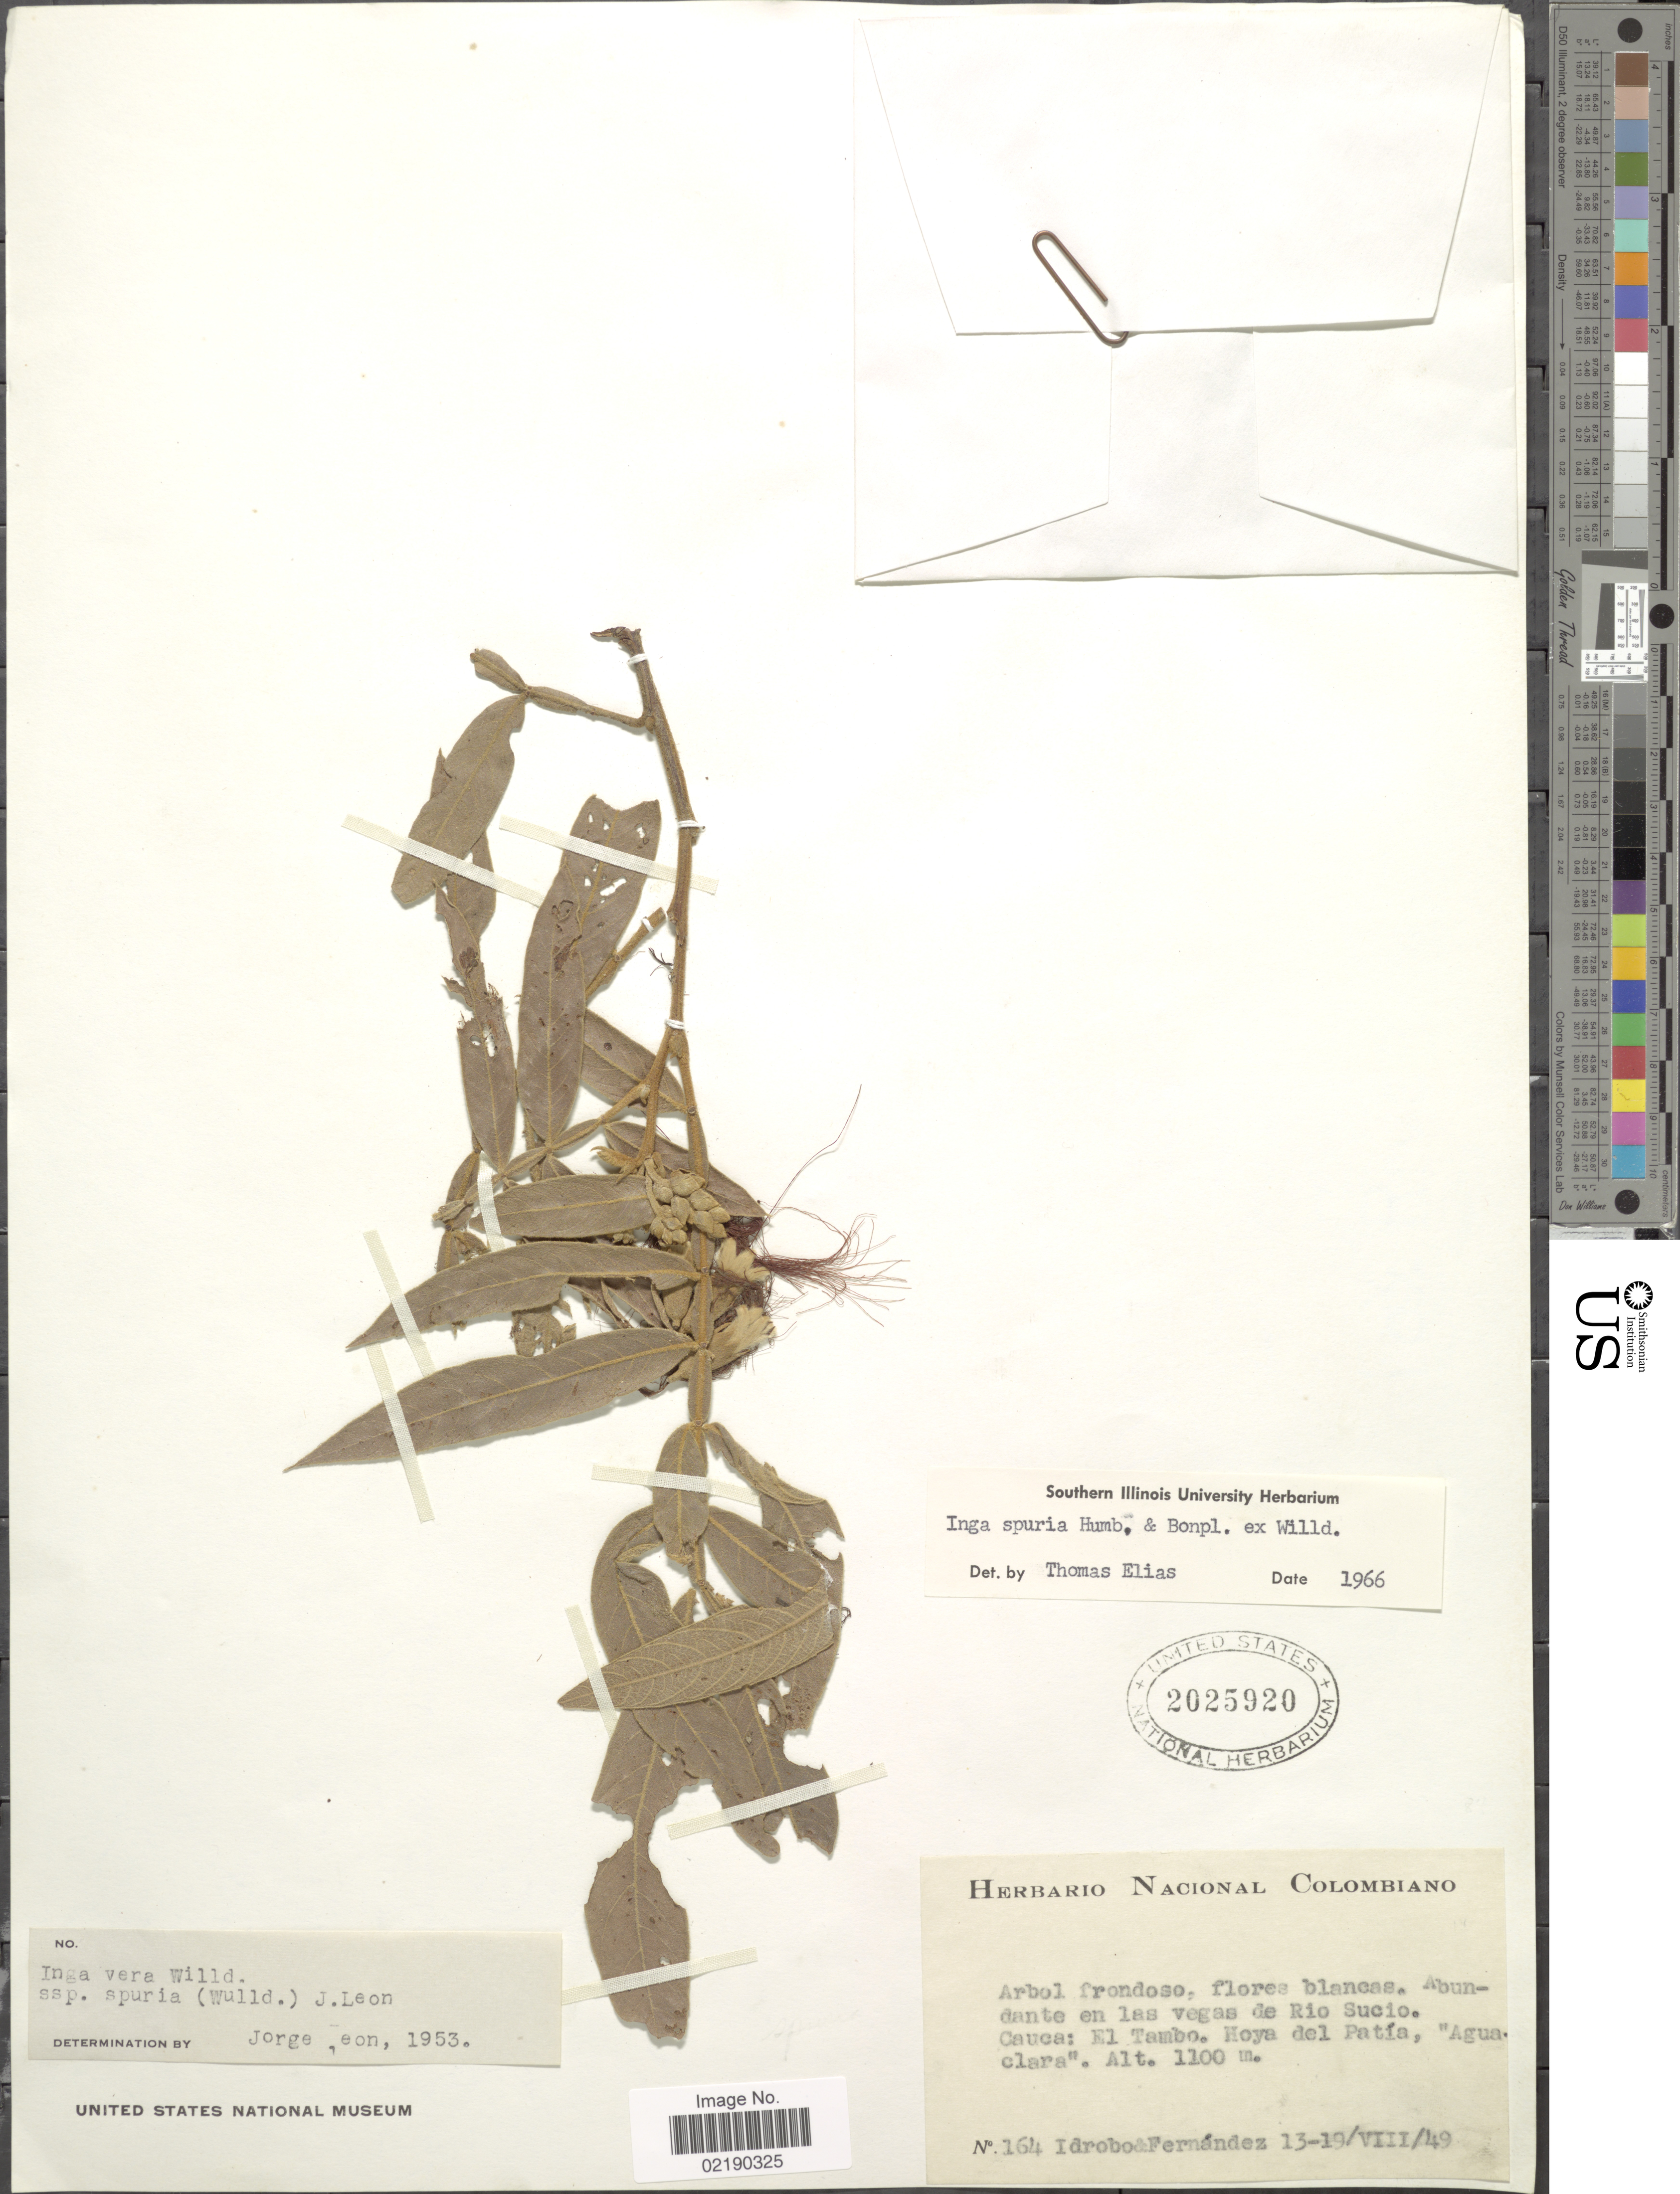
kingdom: Plantae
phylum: Tracheophyta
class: Magnoliopsida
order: Fabales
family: Fabaceae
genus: Inga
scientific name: Inga vera subsp. vera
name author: Willd.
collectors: -- Fernandez & -- Idrobo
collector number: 164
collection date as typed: Transcribed d/m/y: 13/8/49 to 19/8/49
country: Colombia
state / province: Cauca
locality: Abudante en las vegas de Rio Sucio. Cauce: El Tambo. Hoya del Patia, "Aguaclara"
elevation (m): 1100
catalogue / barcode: US 2025920